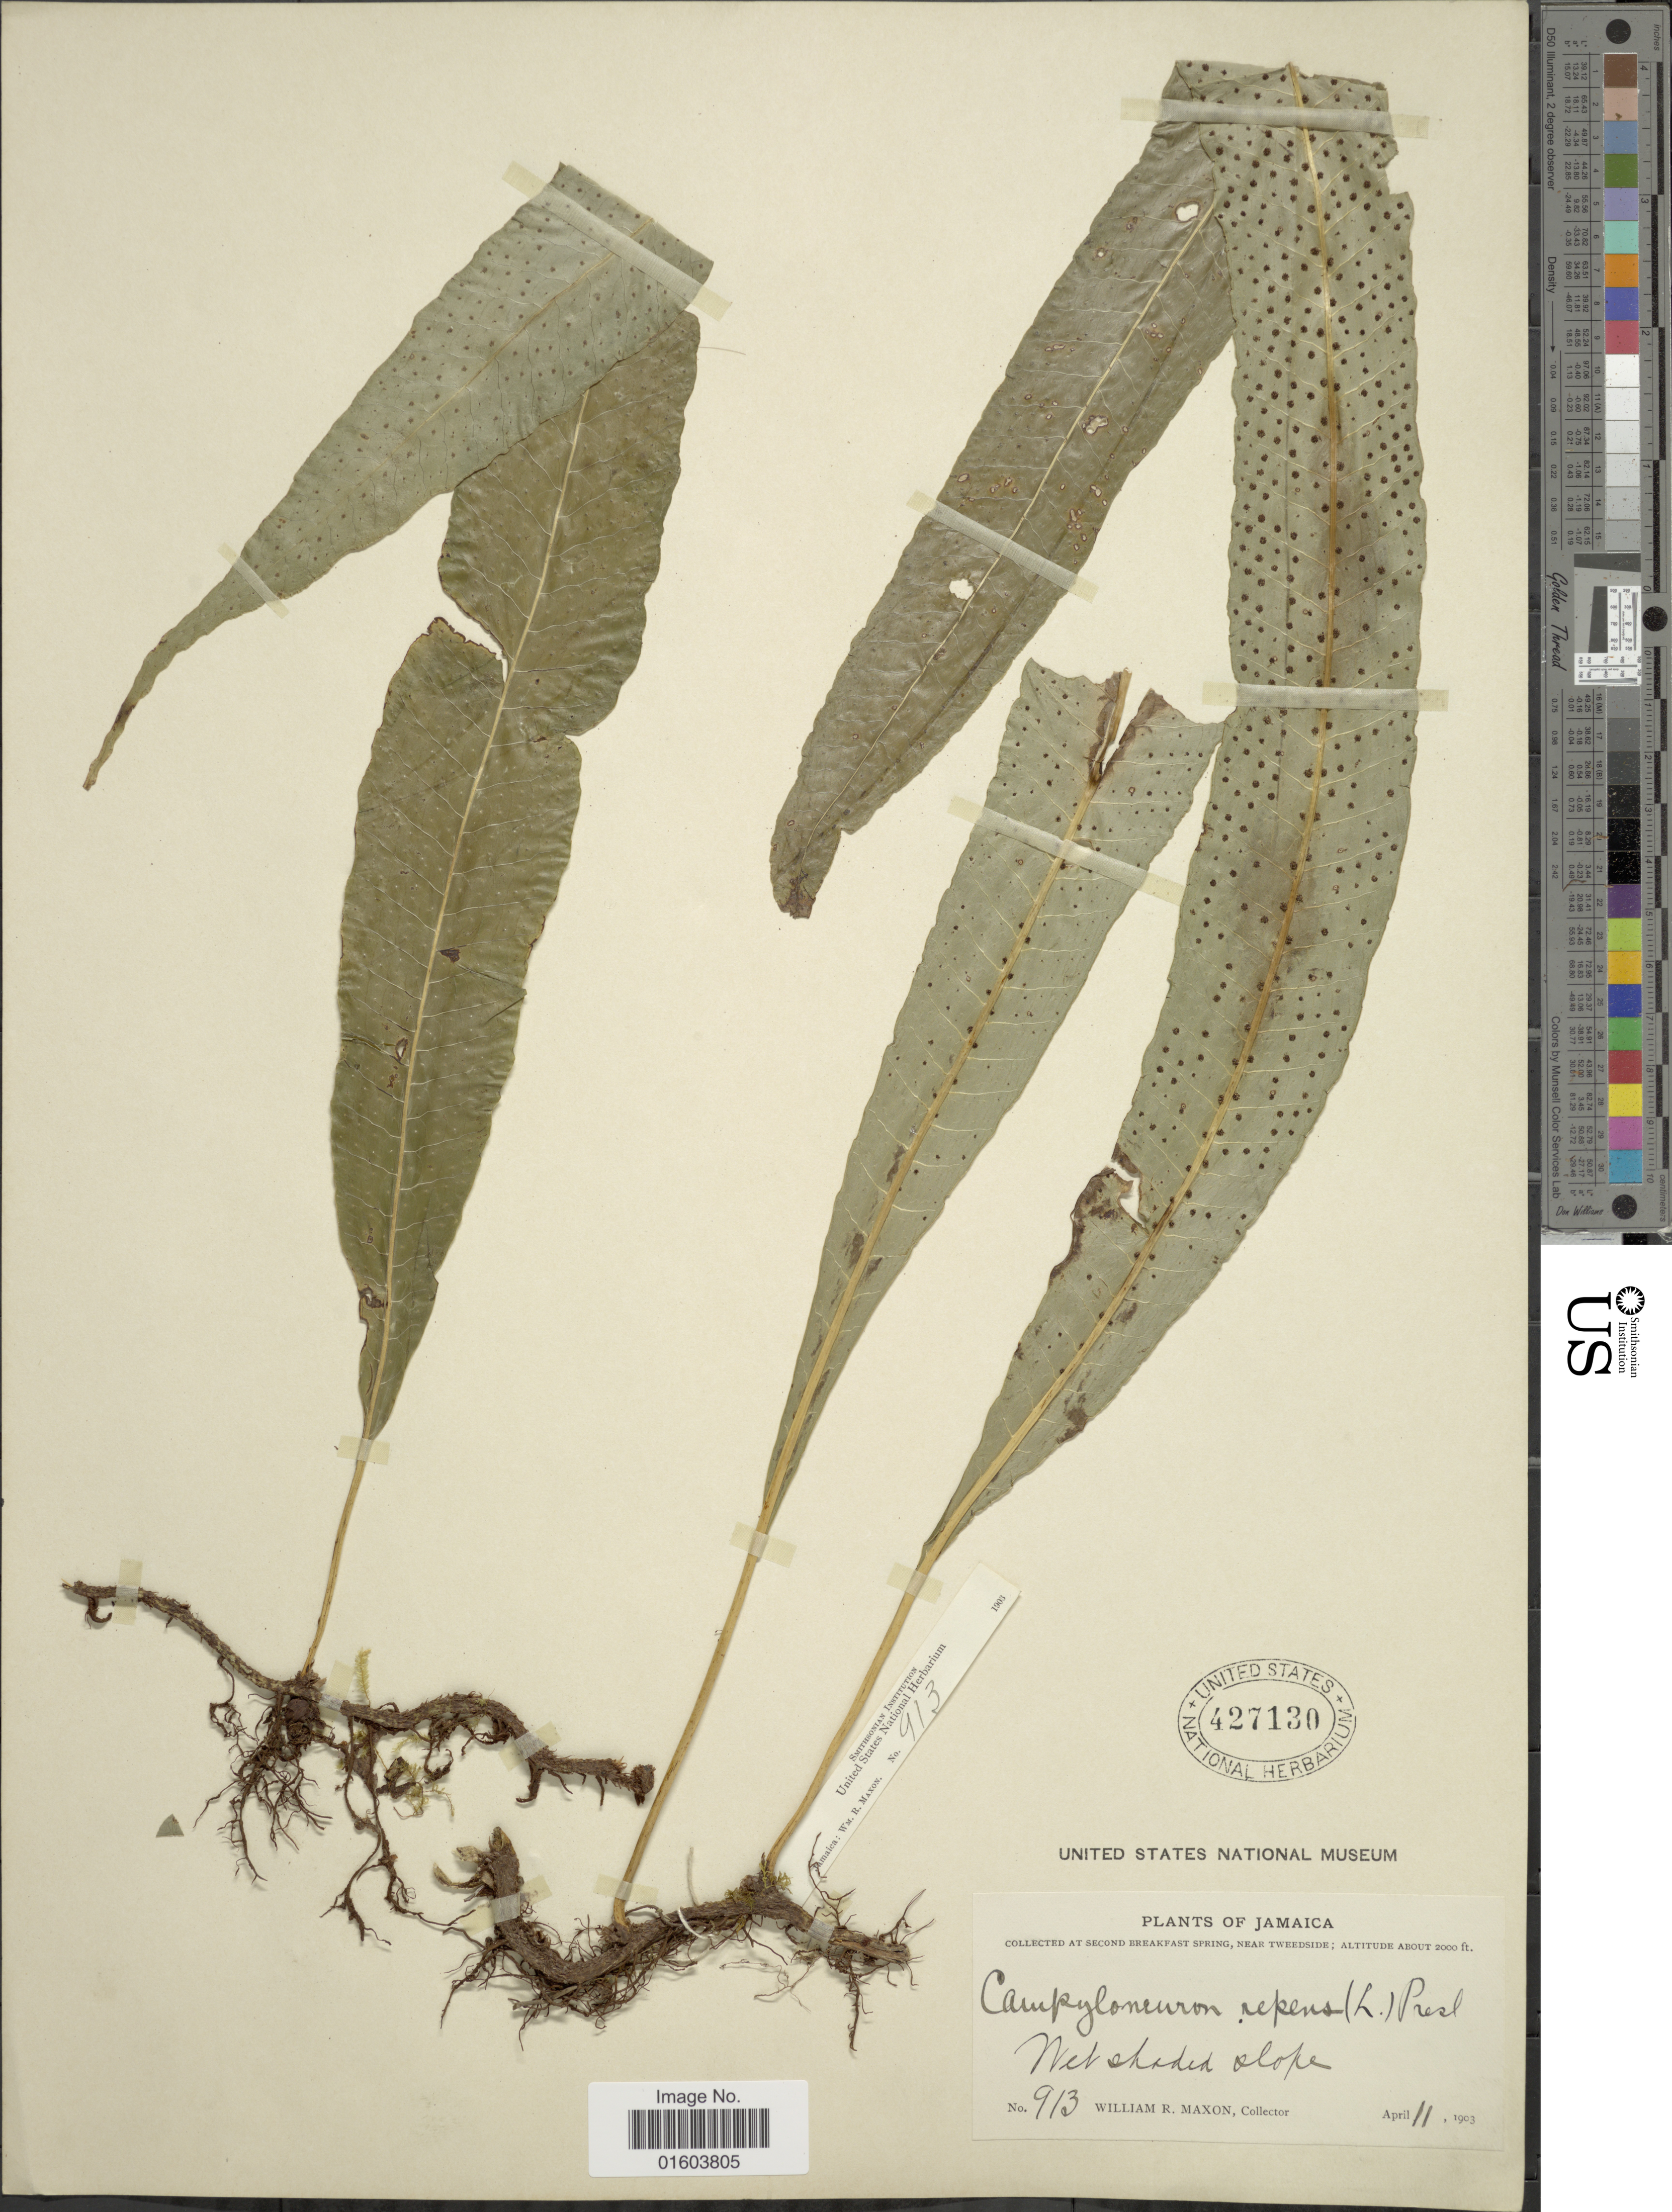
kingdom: Plantae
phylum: Tracheophyta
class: Polypodiopsida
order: Polypodiales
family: Polypodiaceae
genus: Campyloneurum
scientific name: Campyloneurum repens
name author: (Aubl.) C. Presl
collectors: W. R. Maxon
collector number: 913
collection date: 1903-04-11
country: Jamaica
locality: Jamaica. Second Breakfast Spring, near Tweedside.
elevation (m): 610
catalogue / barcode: US 427130